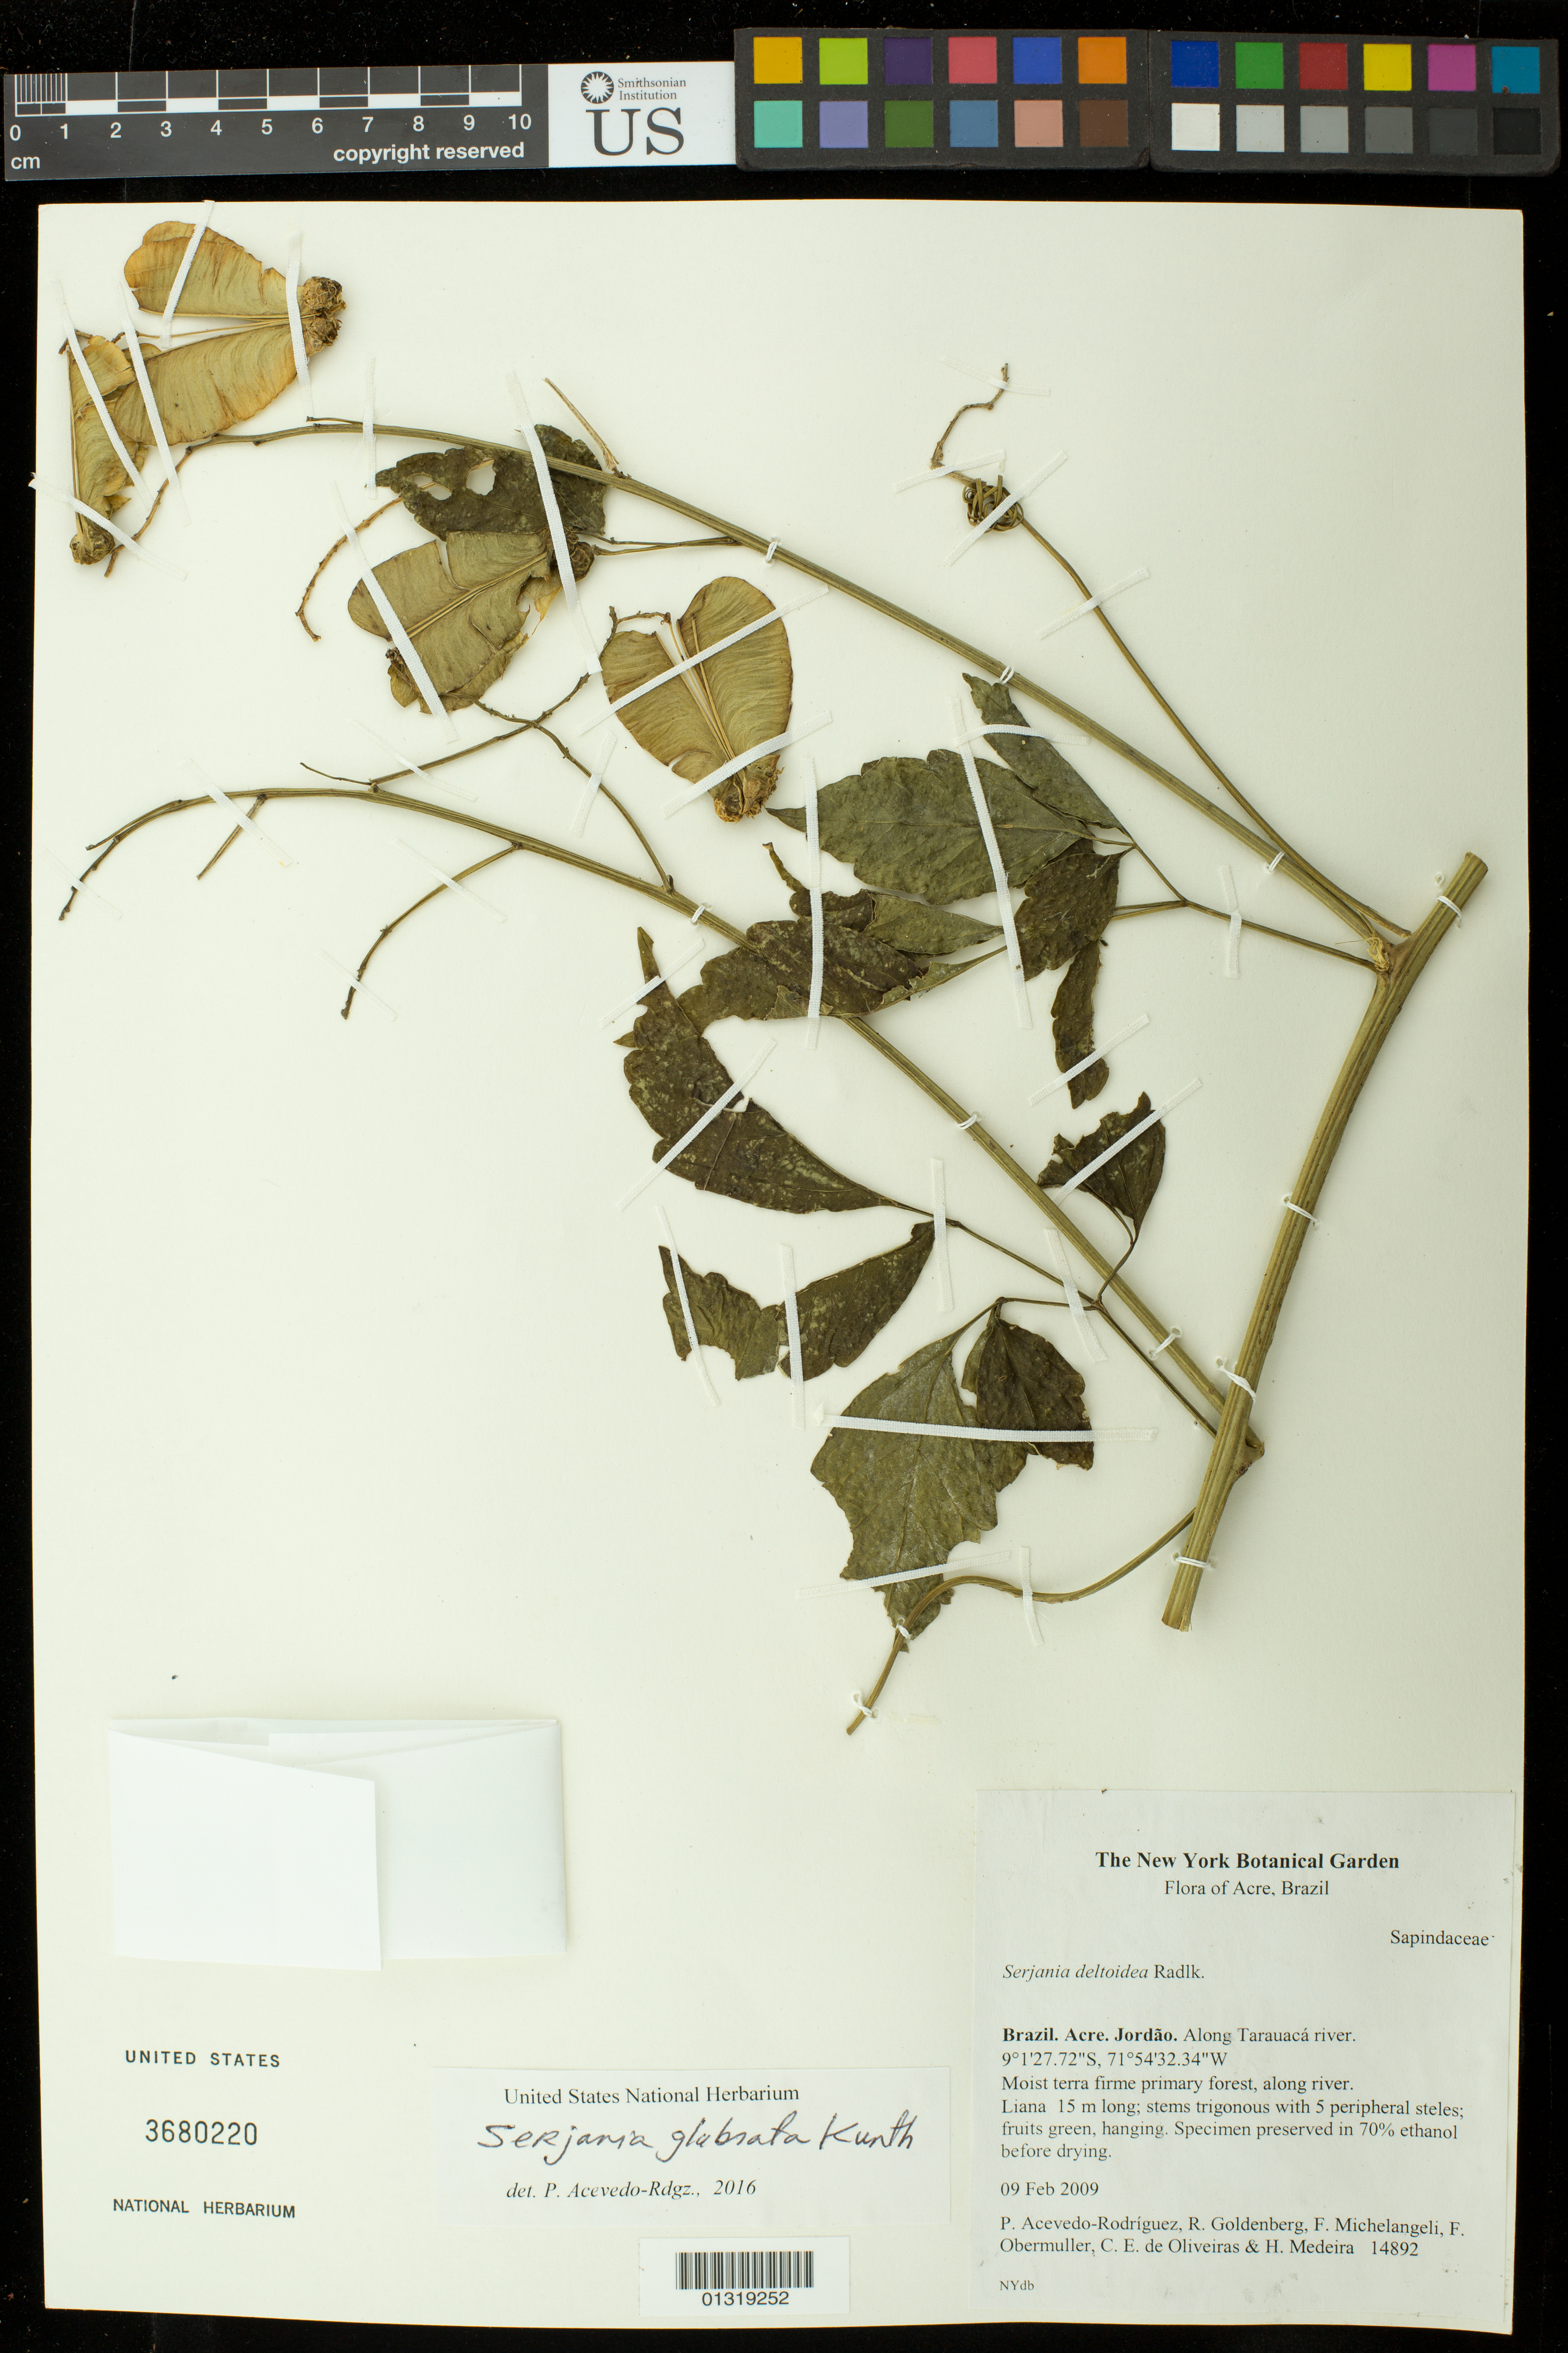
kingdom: Plantae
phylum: Tracheophyta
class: Magnoliopsida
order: Sapindales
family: Sapindaceae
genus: Serjania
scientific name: Serjania glabrata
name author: Kunth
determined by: Acevedo-Rodríguez, P., (BOT), Smithsonian Institution - National Museum of Natural History (UNITED STATES)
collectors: P. Acevedo-Rodr., R. Goldenberg, F. Michelangelli, F. A. Obermuller, C. E. de Oliveiras & H. Medeiro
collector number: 14892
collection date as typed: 09 Feb 2009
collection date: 2009-02-09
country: Brazil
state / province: Acre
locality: Acre; Municipio Jordao. Along Taruaca river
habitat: moist terra firme primary forest, along river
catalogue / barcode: US 3680220